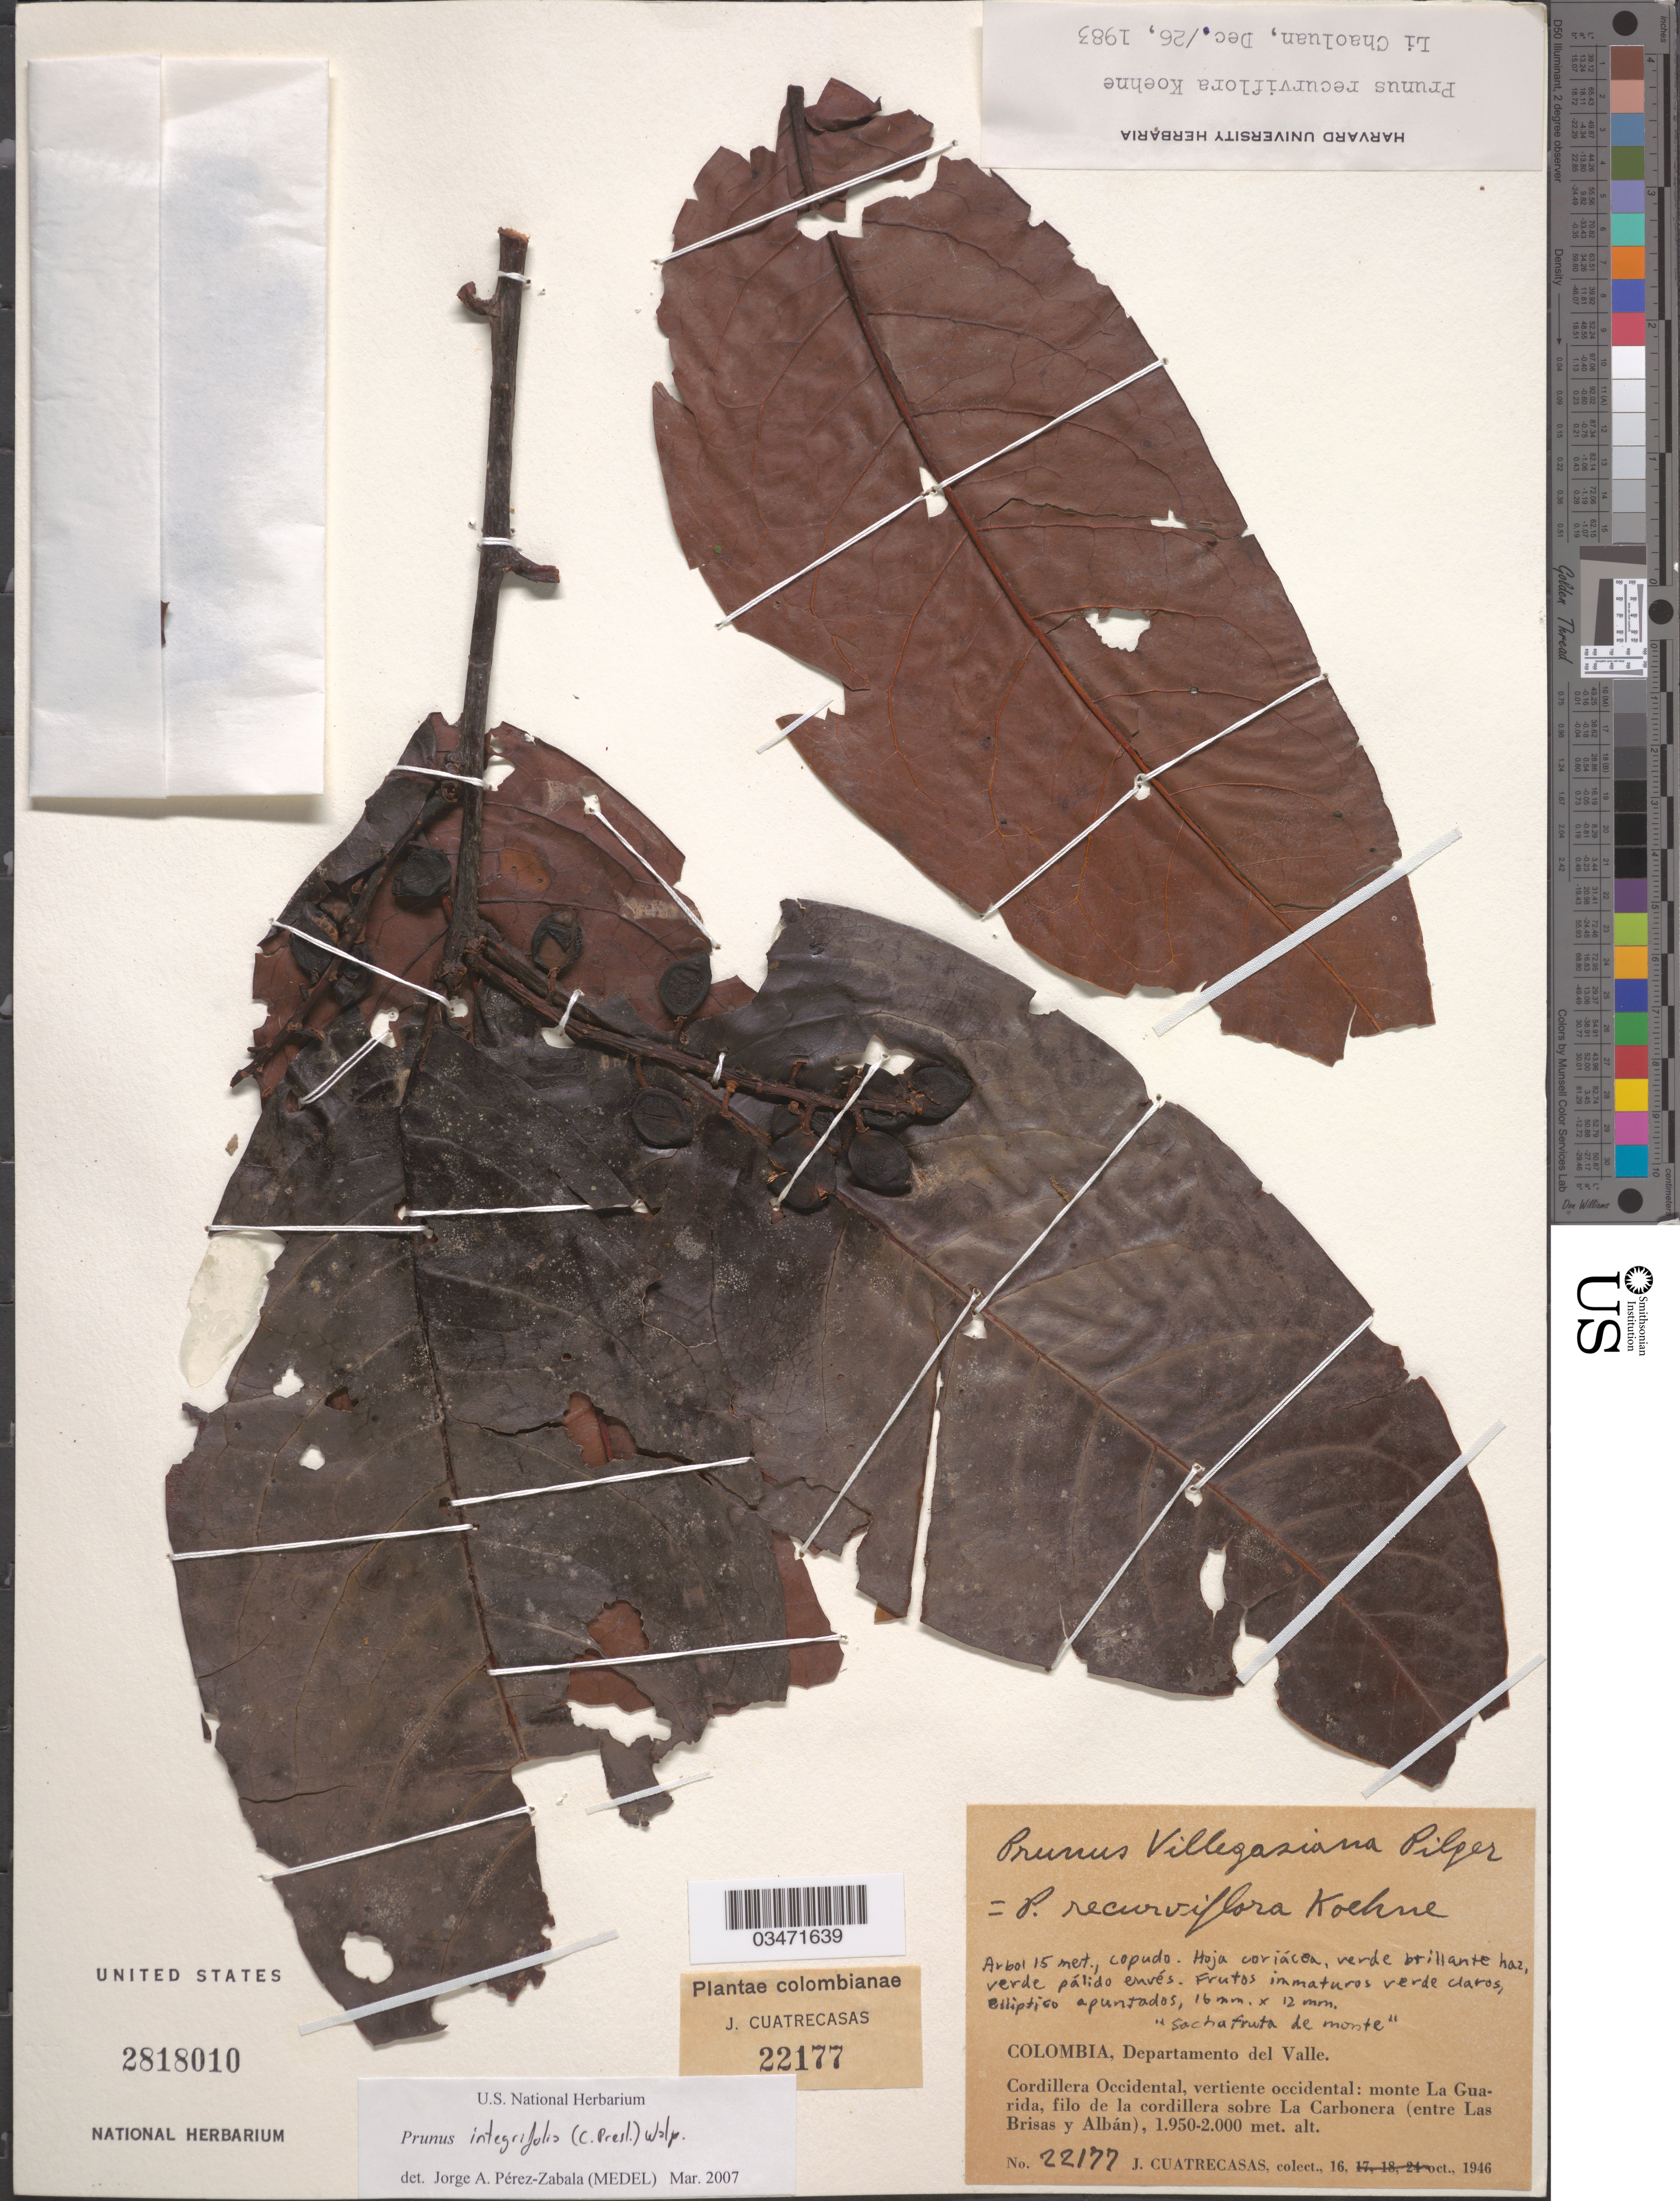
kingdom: Plantae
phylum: Tracheophyta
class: Magnoliopsida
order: Rosales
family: Rosaceae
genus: Prunus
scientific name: Prunus integrifolia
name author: (C. Presl) Walp.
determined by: Pérez-Zabala, Jorge A.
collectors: J. Cuatrecasas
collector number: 22177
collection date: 1946-10-16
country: Colombia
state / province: Valle del Cauca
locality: Cordillera Occidental, vertiente occidental; monte La Guarida, filo de la cordillera sobre La Carbonera (entre Las Brisas y Albán)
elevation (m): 1950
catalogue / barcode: US 2818101